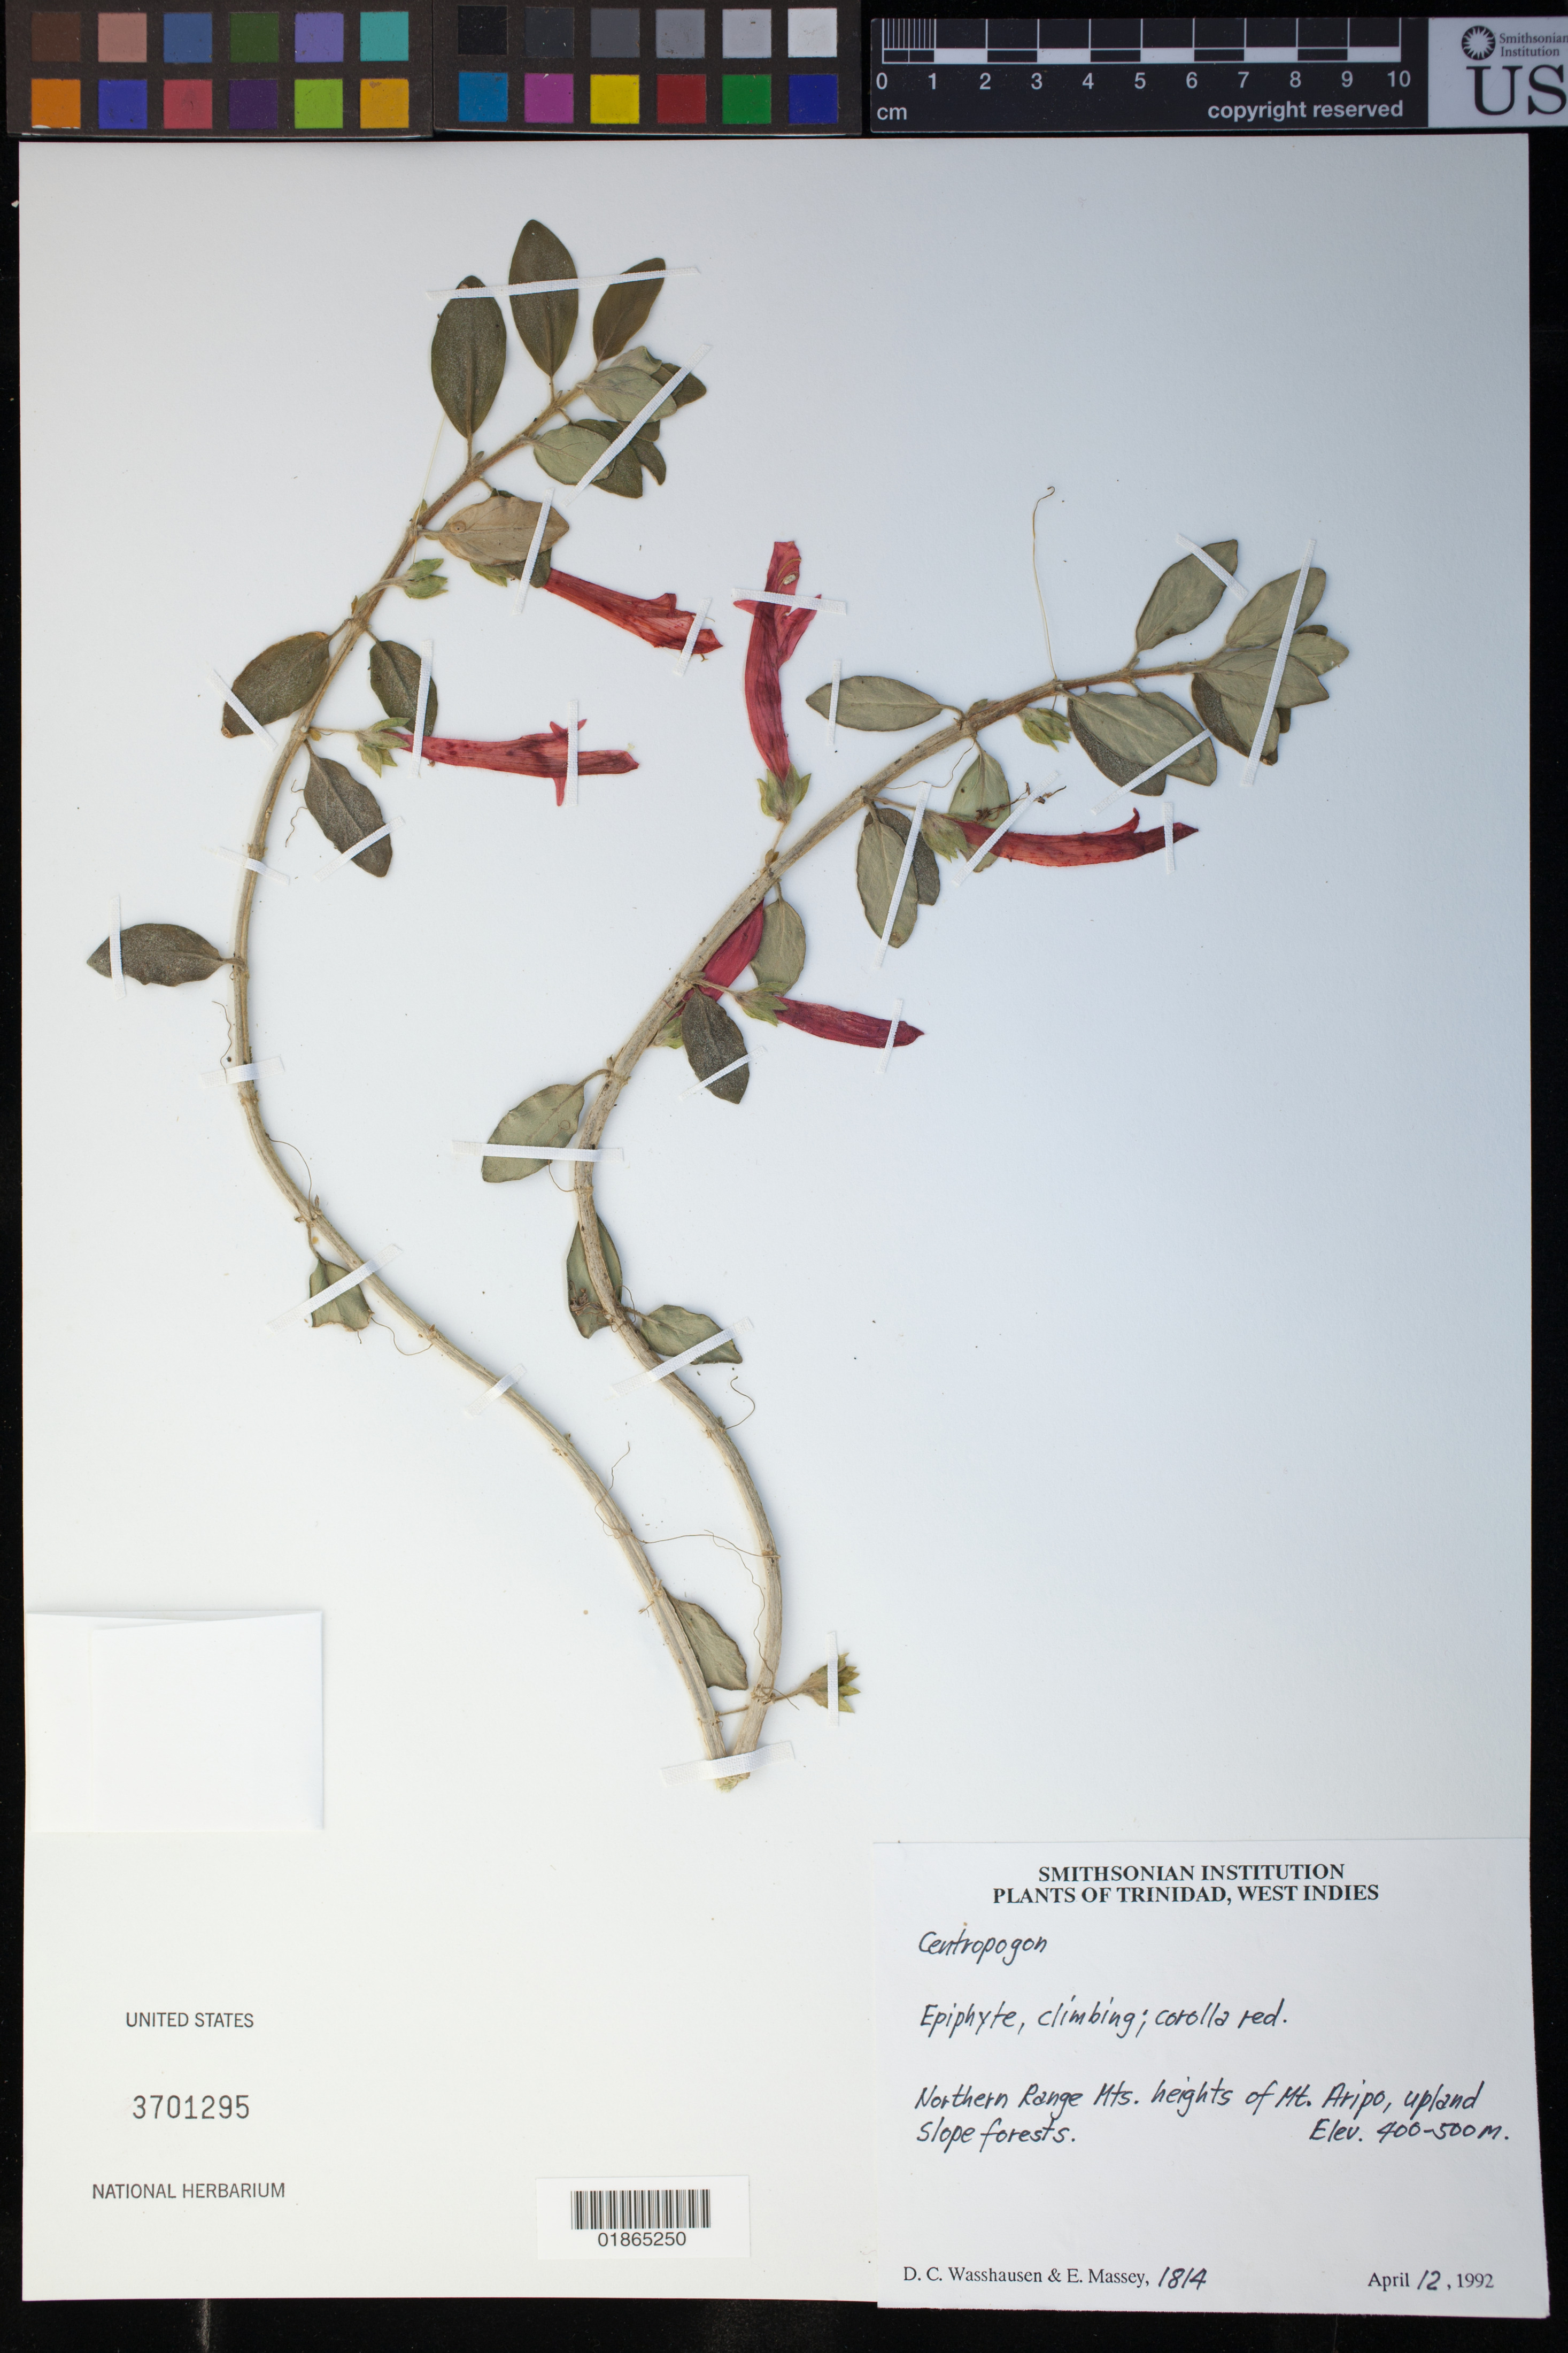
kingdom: Plantae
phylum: Tracheophyta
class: Magnoliopsida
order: Lamiales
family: Gesneriaceae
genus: Columnea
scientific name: Columnea scandens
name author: L.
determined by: Skog, Laurence E.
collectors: D. C. Wasshausen & E. Massey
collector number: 1814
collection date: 1992-04-12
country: Trinidad and Tobago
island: Trinidad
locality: Northern Range Mts., heights of Mt. Aripo.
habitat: Upland slope forests.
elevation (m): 400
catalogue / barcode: US 3701295